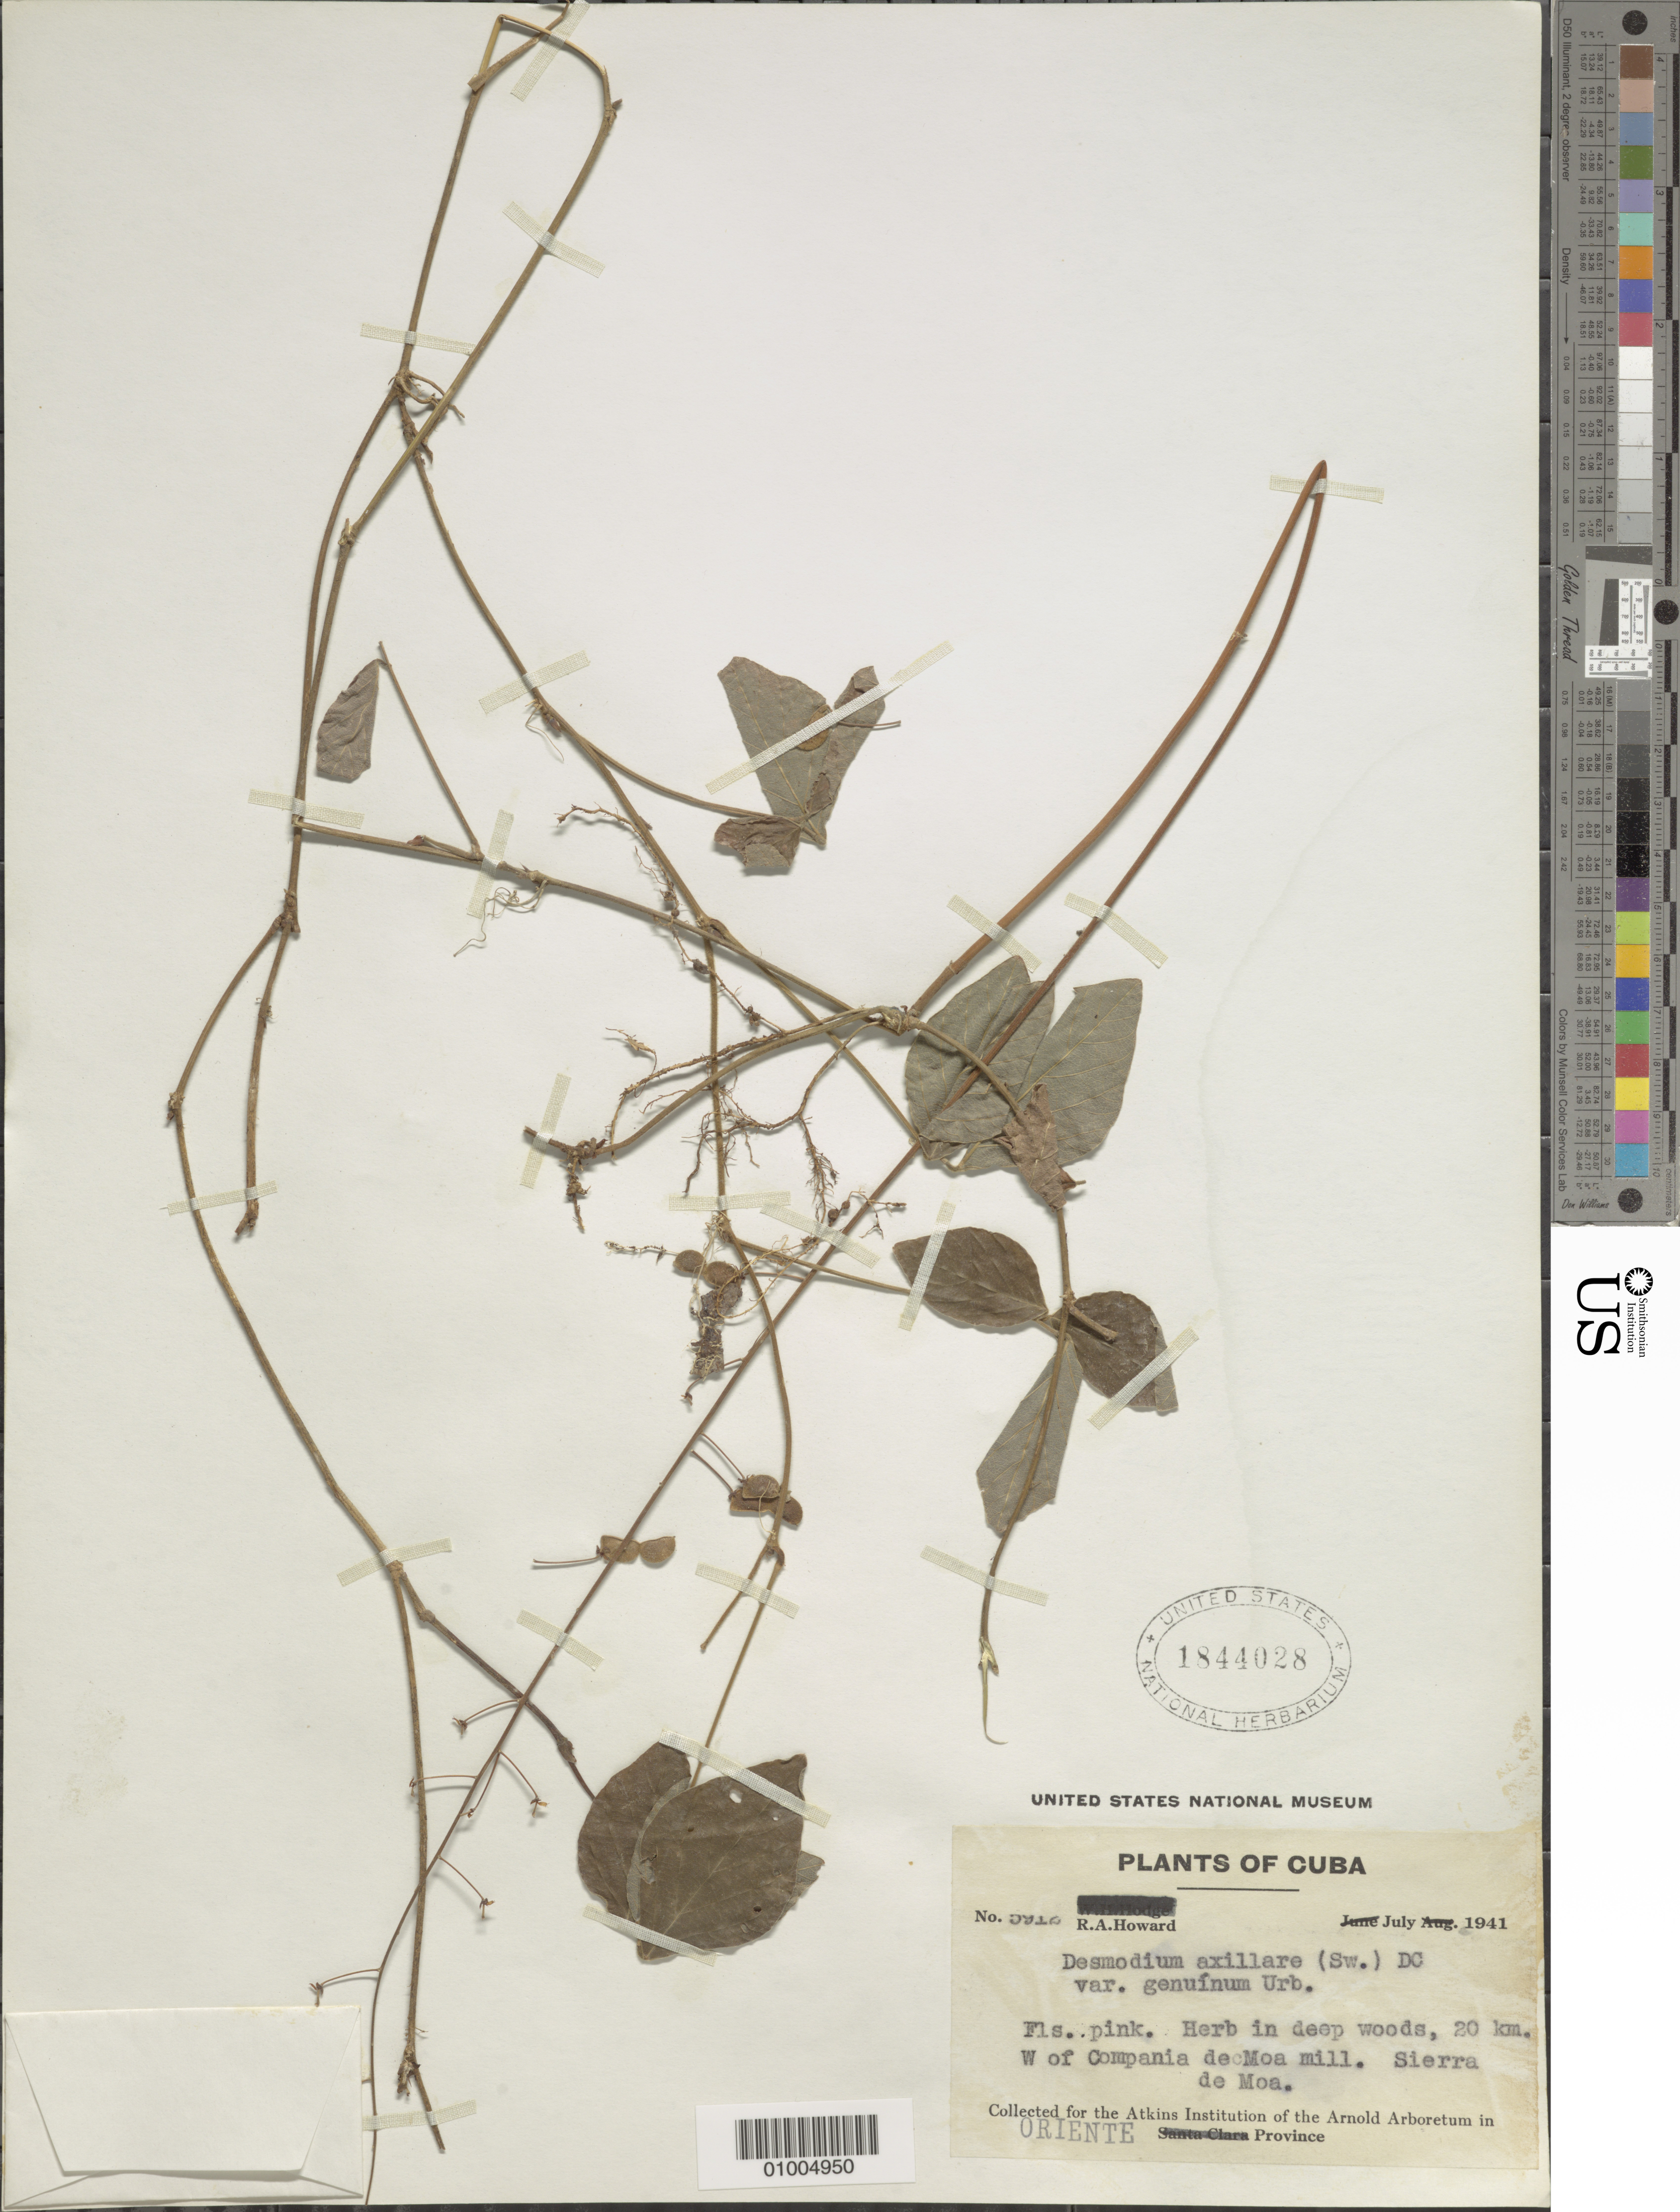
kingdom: Plantae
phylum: Tracheophyta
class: Magnoliopsida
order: Fabales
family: Fabaceae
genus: Desmodium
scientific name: Desmodium axillare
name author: (Sw.) DC.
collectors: R. A. Howard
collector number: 5912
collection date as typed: Jul 1941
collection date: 1941-07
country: Cuba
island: Cuba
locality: Oriente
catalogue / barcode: US 184402